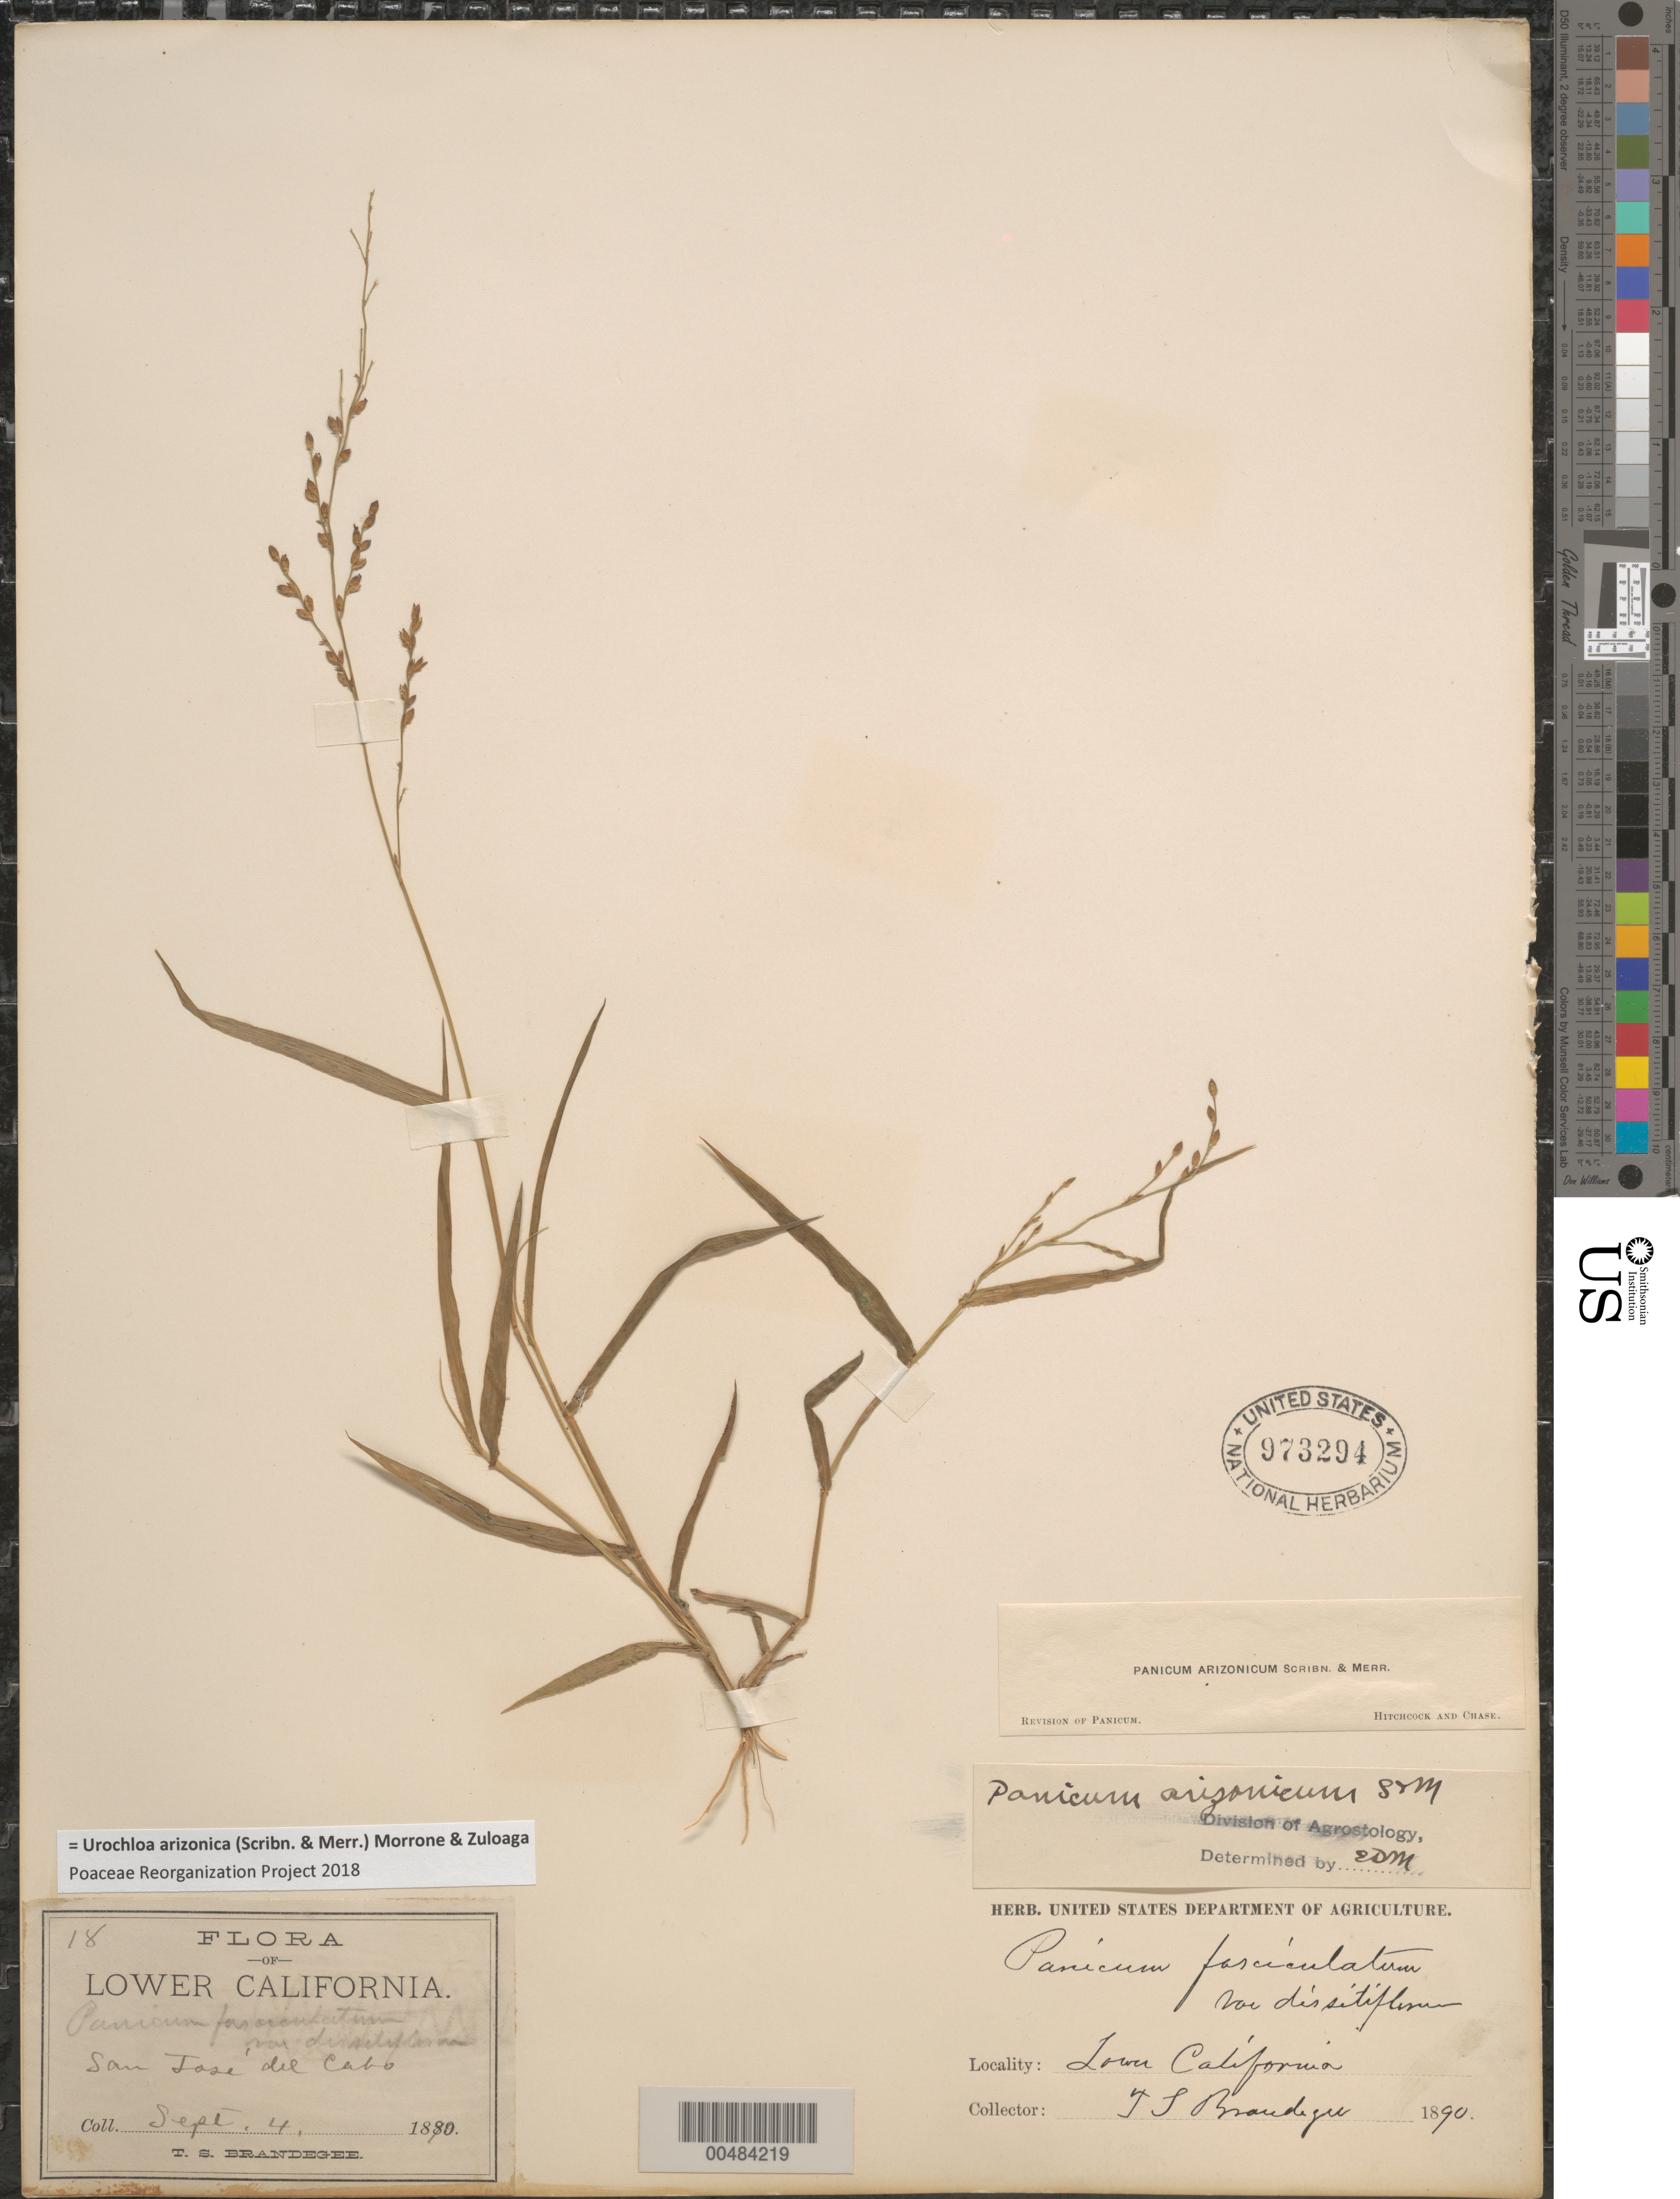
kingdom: Plantae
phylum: Tracheophyta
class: Liliopsida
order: Poales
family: Poaceae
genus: Brachiaria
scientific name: Brachiaria arizonicum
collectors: T. S. Brandegee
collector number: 18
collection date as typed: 4 Sep 1890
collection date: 1890-09-04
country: Mexico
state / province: Baja California Sur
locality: San José del Cabo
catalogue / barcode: US 973294